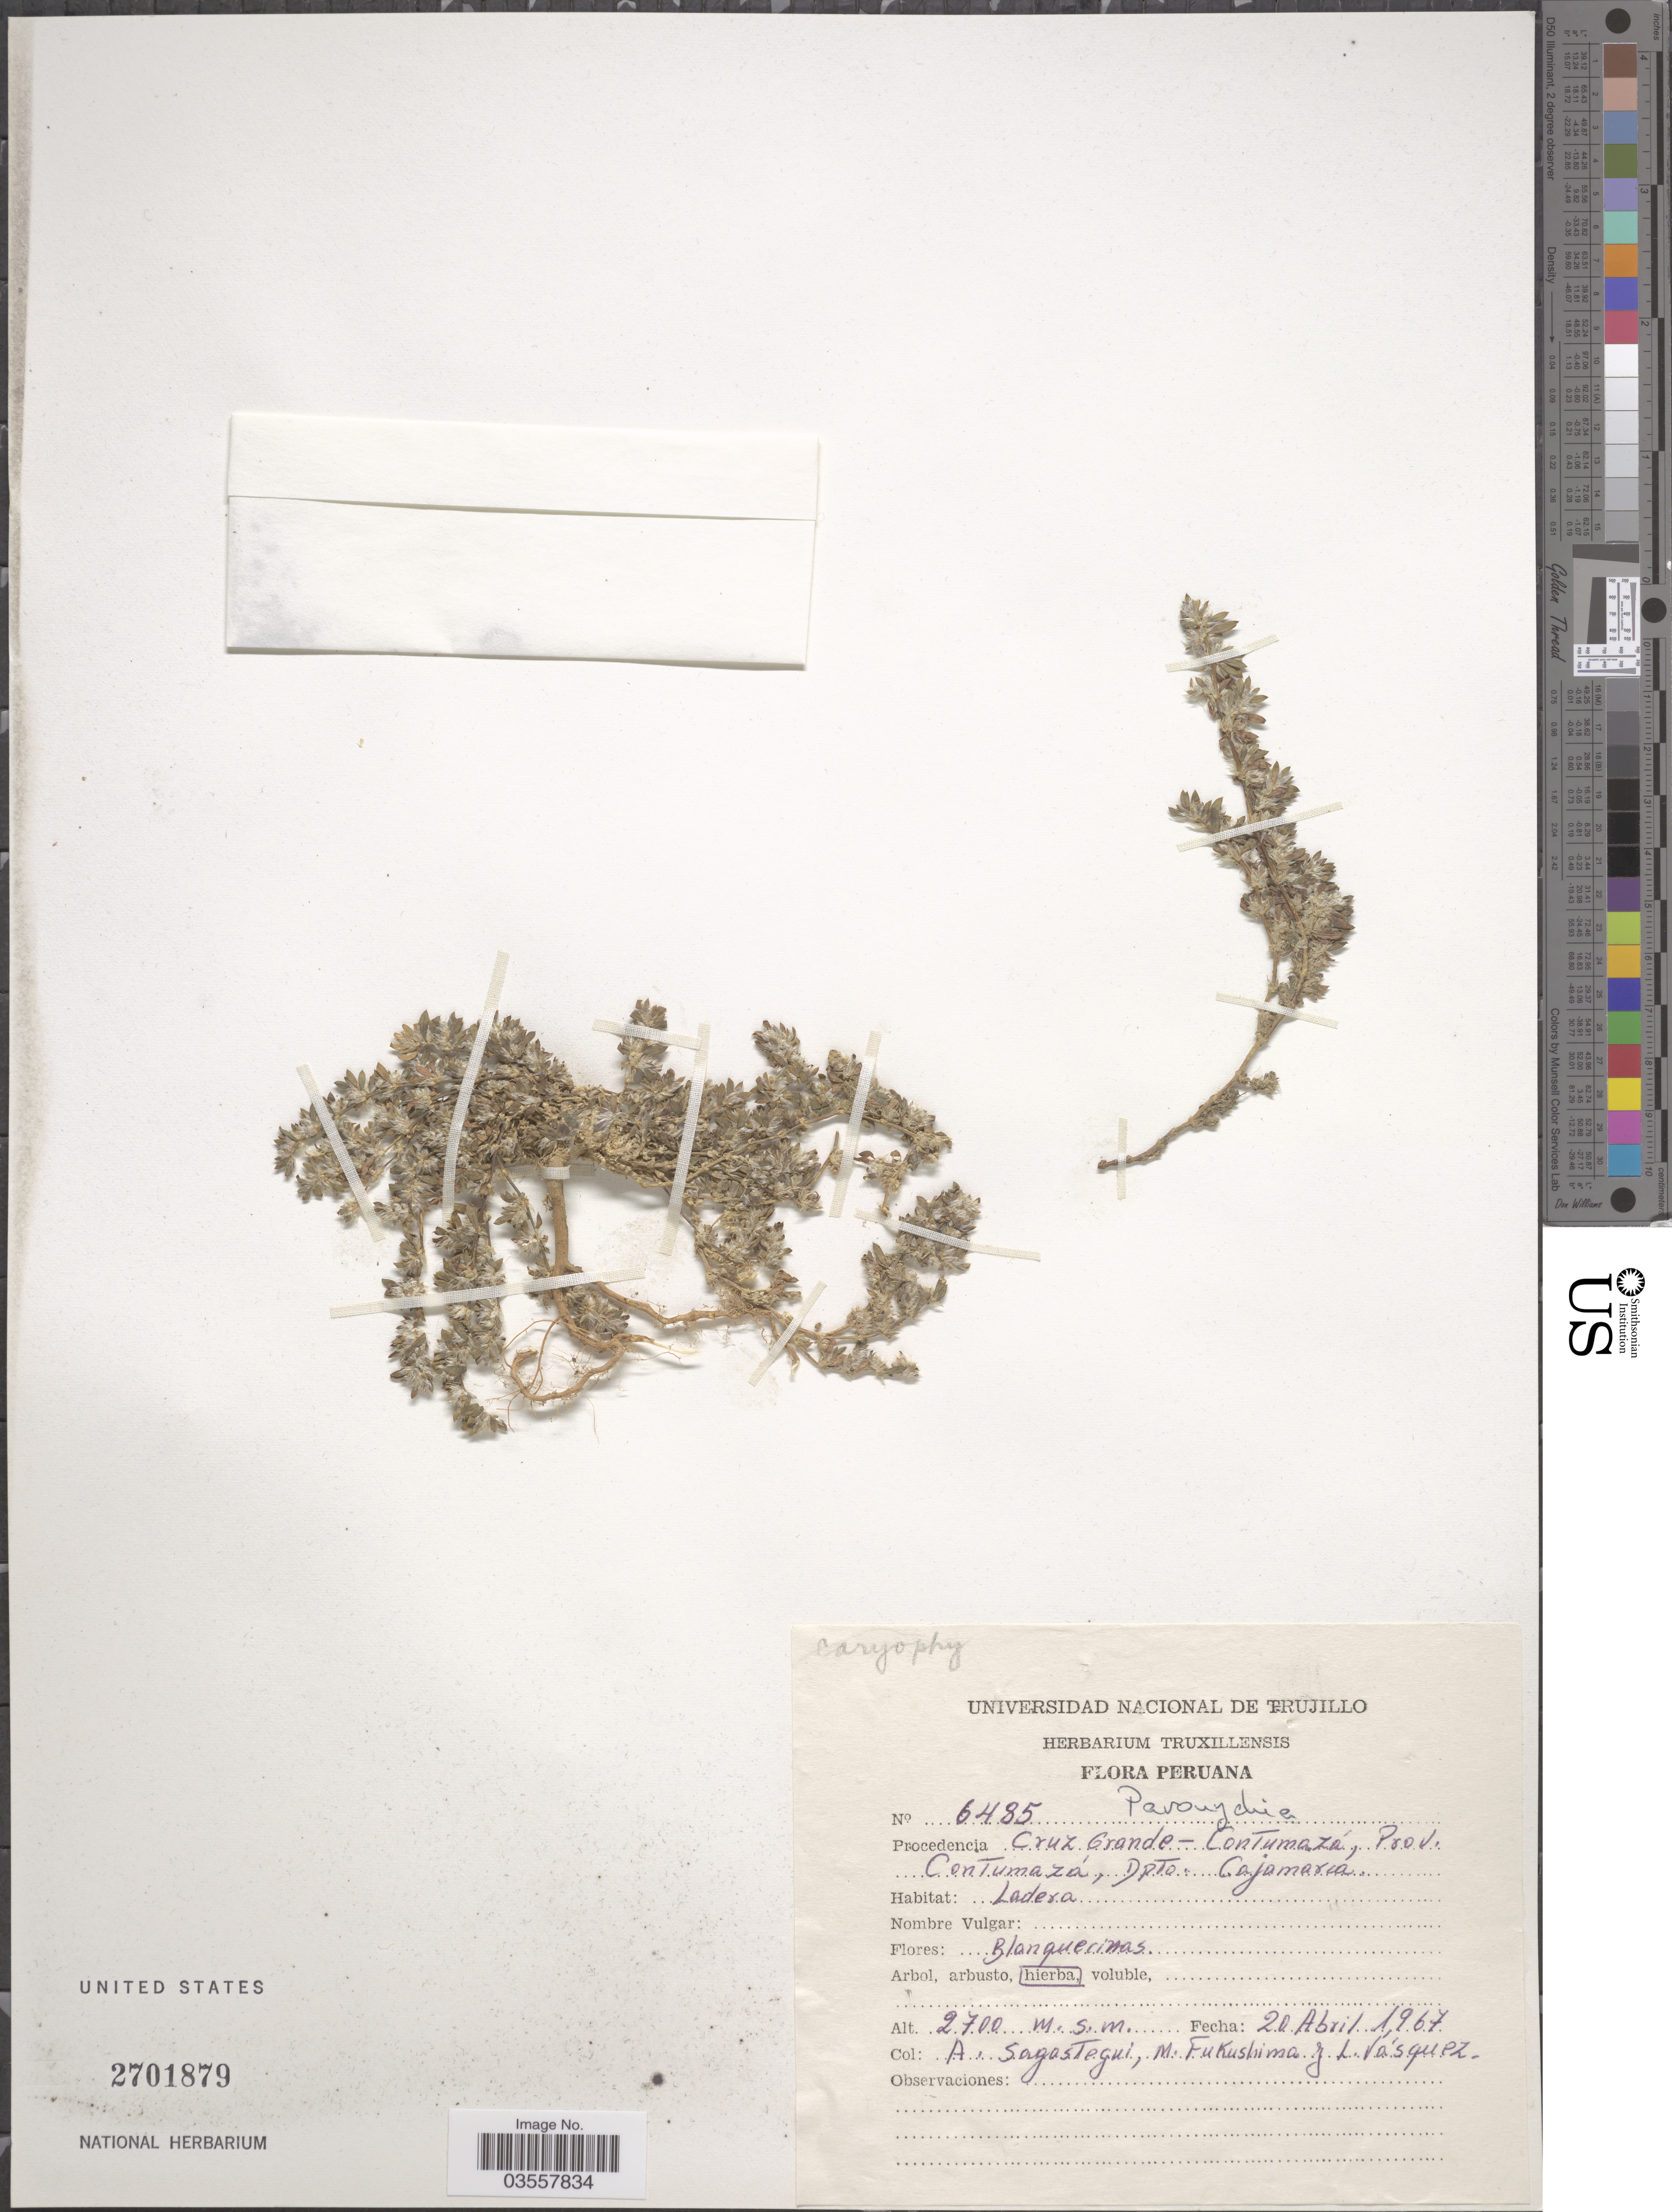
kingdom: Plantae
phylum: Tracheophyta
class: Magnoliopsida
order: Caryophyllales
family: Caryophyllaceae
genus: Paronychia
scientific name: Paronychia sp.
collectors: A. Sagastegui, M. Fukushima & L. Vasquez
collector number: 6485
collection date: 1967-04-20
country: Peru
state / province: Cajamarca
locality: Procedencia Cruz Grande-Contumazá, Prov. Contumazá, Dpto. Cajamarca.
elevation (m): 2700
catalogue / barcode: US 2701879